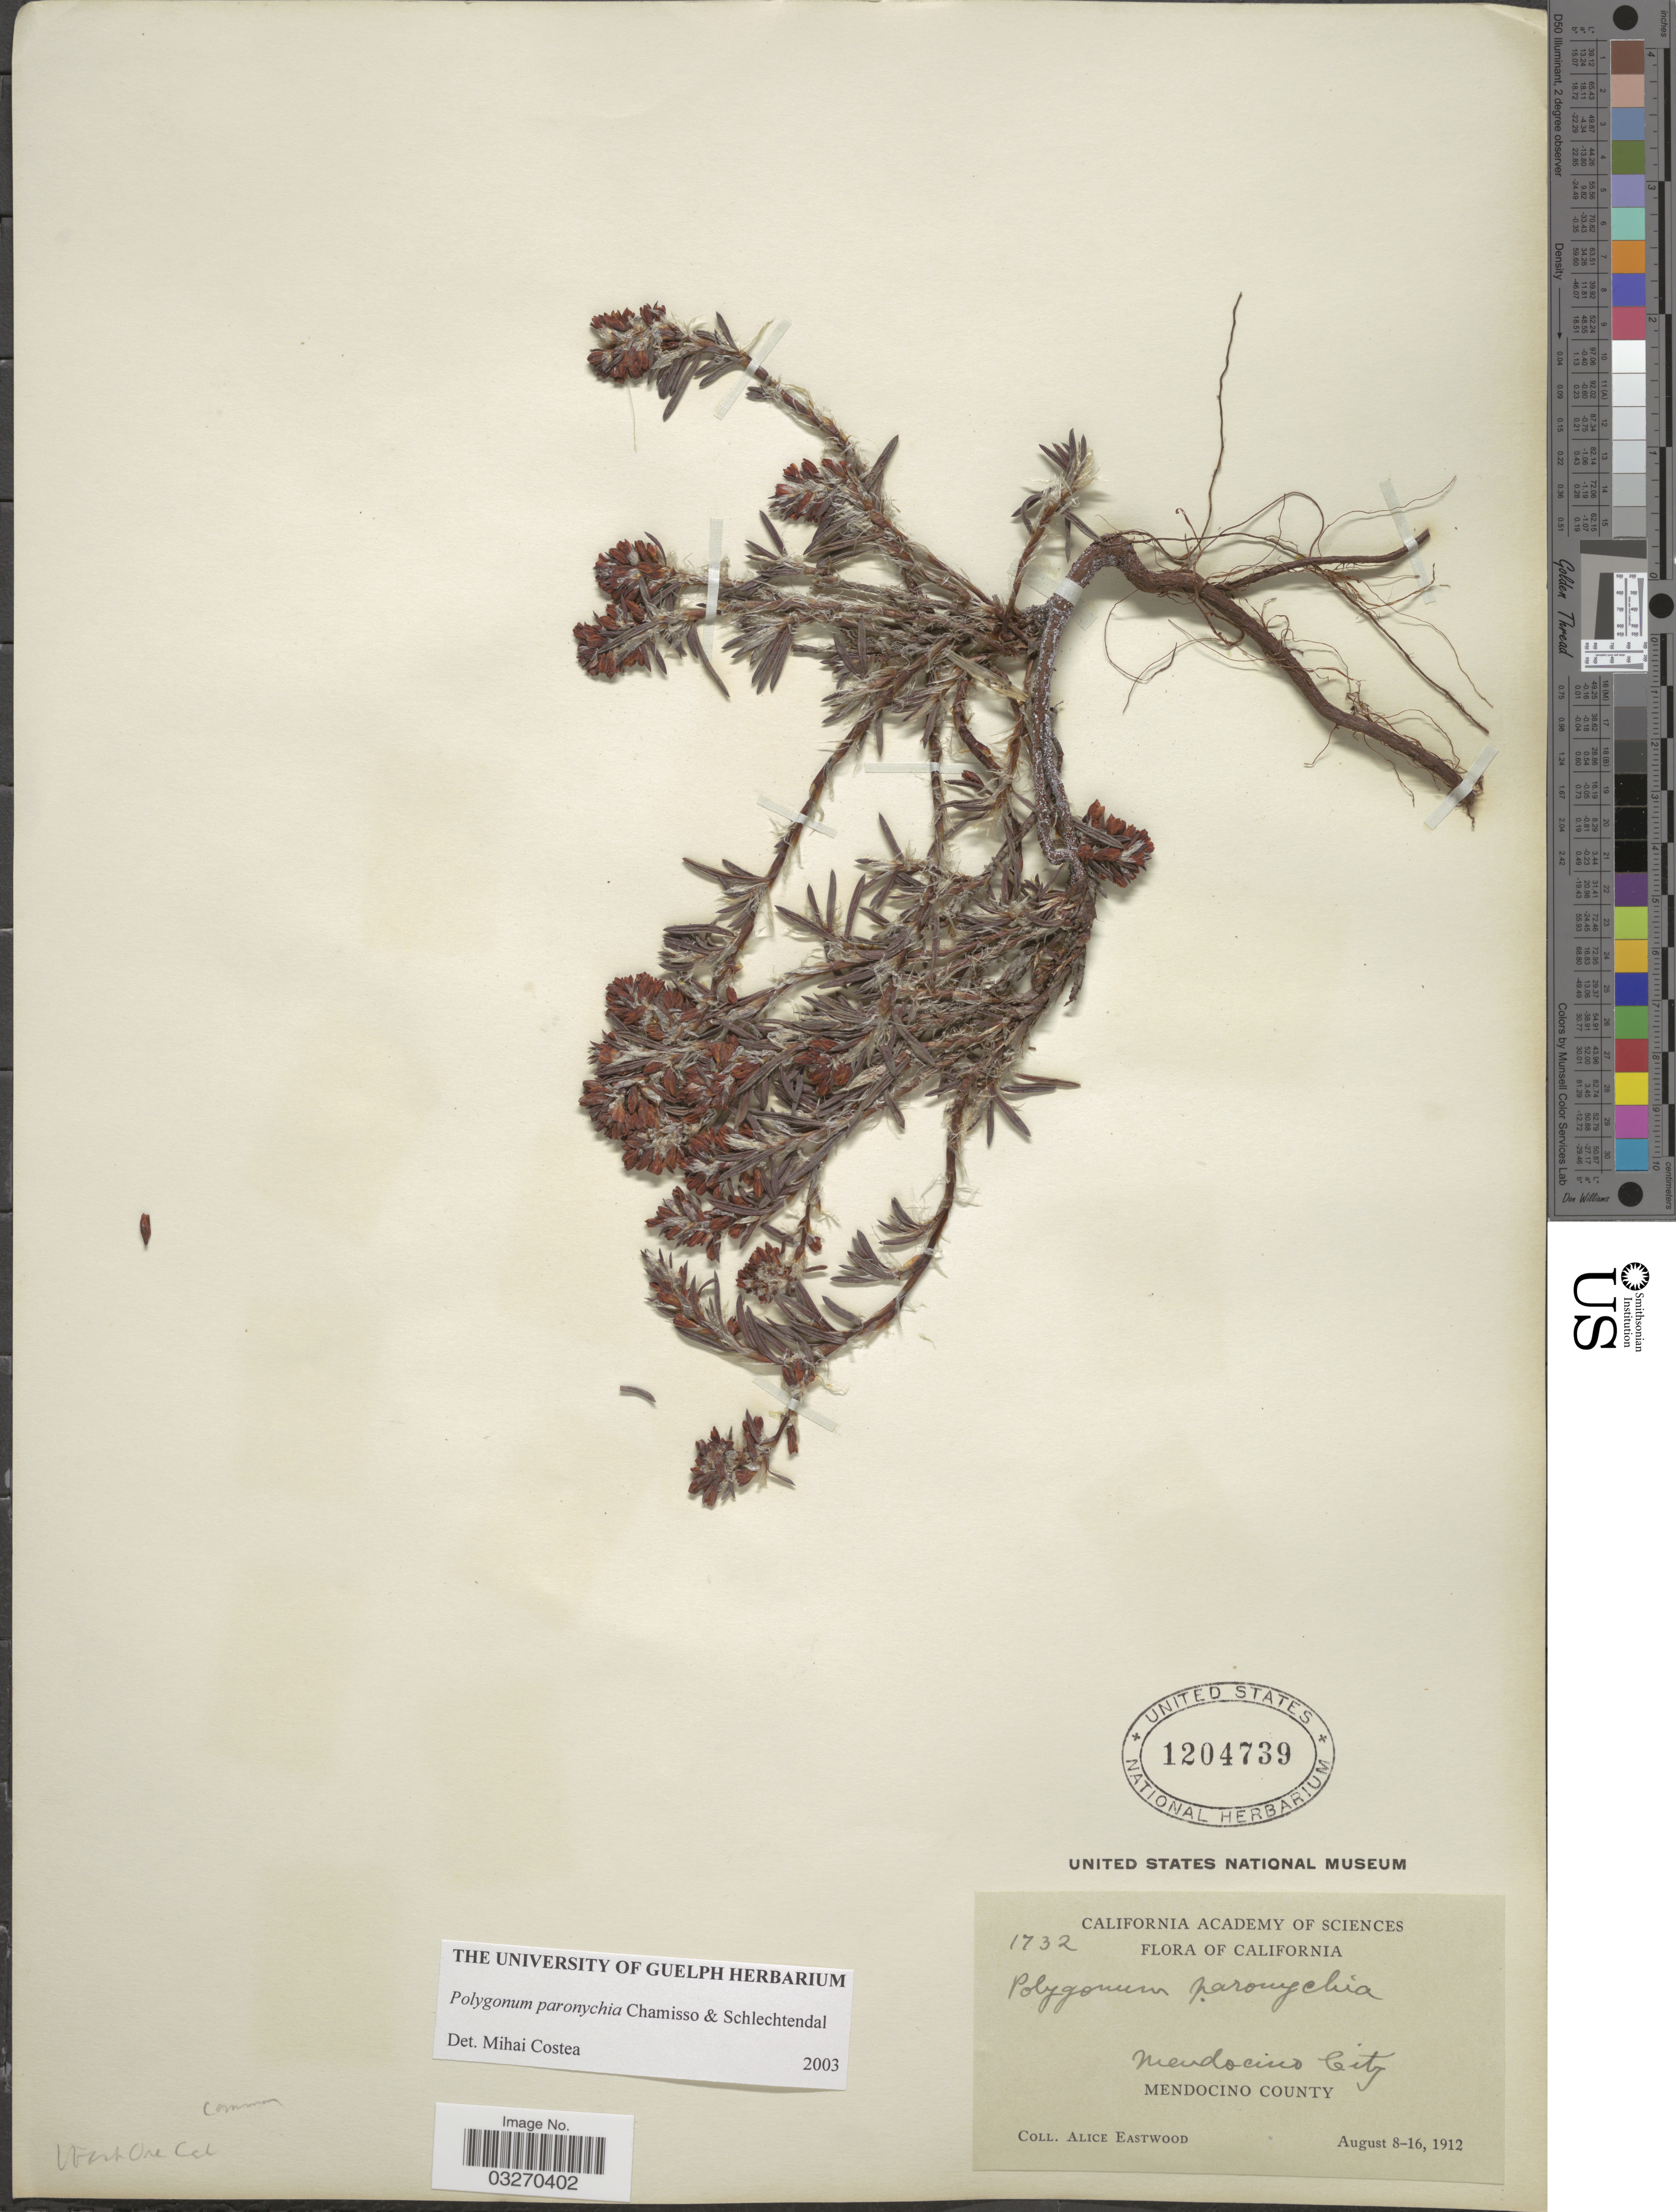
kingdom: Plantae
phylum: Tracheophyta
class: Magnoliopsida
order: Caryophyllales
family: Polygonaceae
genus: Polygonum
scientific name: Polygonum paronychia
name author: Cham. & Schltdl.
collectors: A. Eastwood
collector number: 1732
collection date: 1912-08-08/1912-08-16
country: United States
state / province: California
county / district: Mendocino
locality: Mendocino City. Mendocino County.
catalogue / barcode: US 1204739